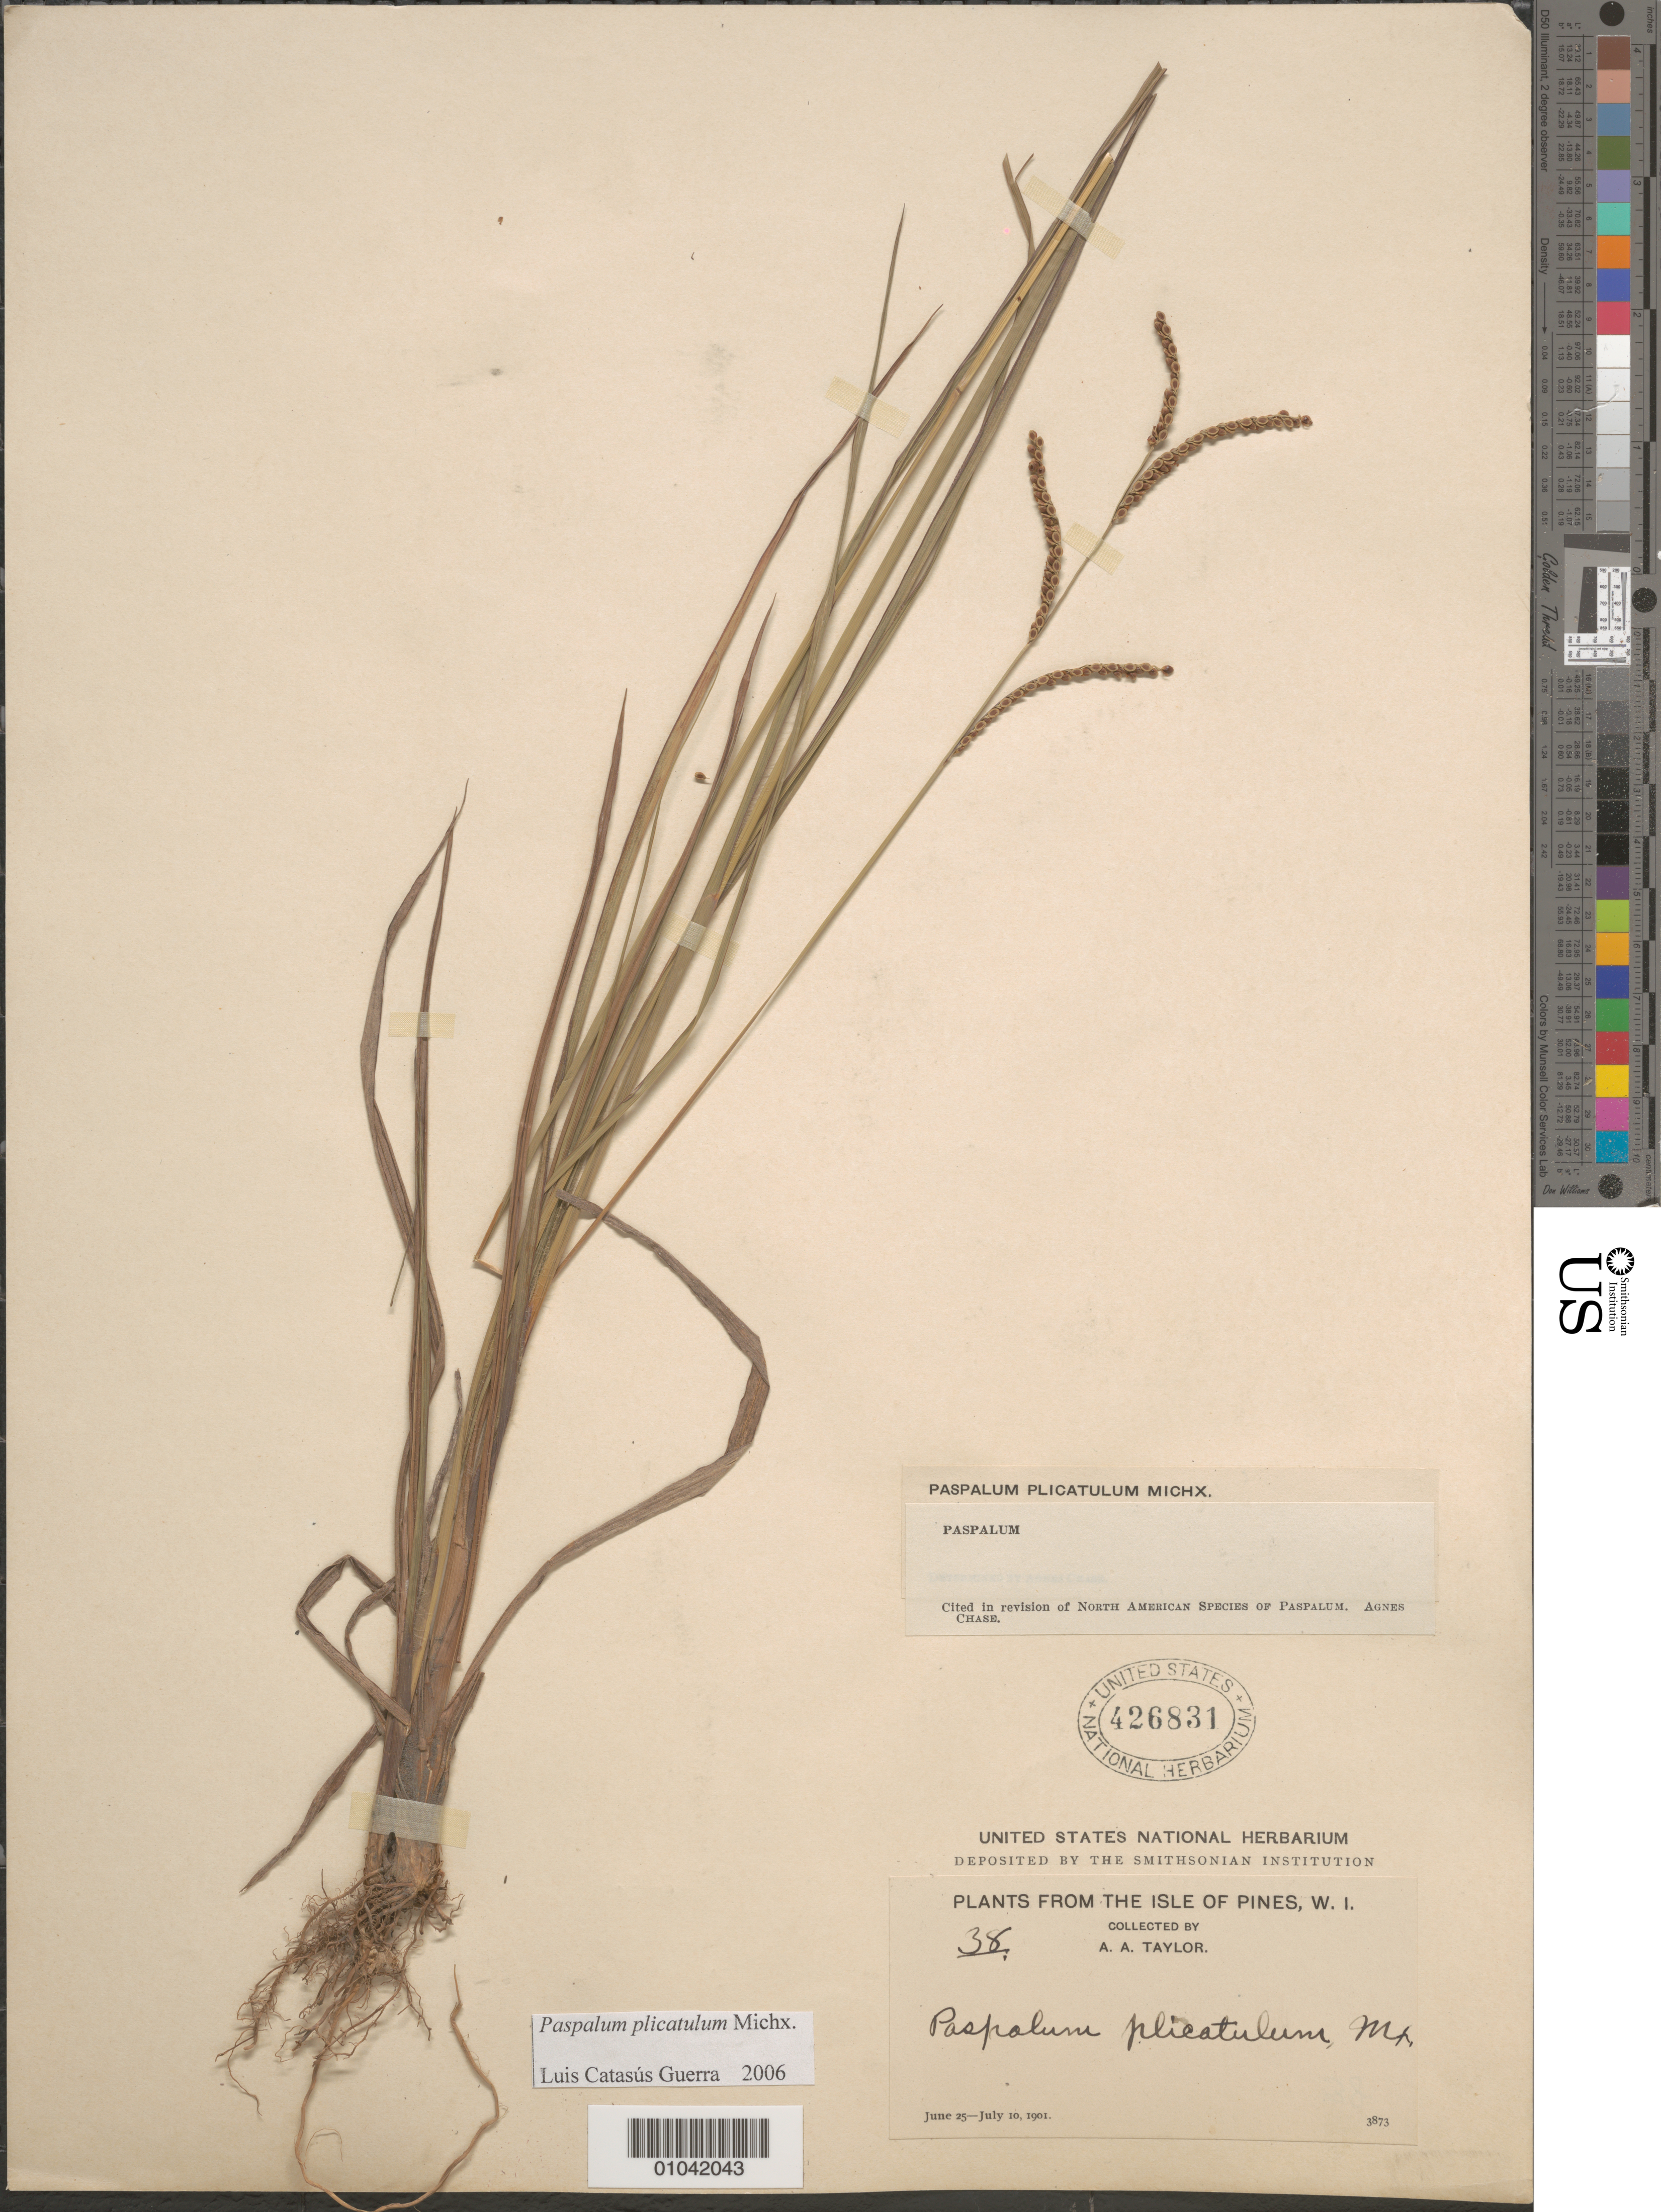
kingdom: Plantae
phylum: Tracheophyta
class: Liliopsida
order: Poales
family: Poaceae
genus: Paspalum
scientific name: Paspalum plicatulum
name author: Michx.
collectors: A. A. Taylor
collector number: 38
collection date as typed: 25 Jun 1901 to 10 Jul 1901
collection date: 1901-06-25/1901-07-10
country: Cuba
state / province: Isla de la Juventud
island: Isla de la Juventud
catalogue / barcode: US 426831